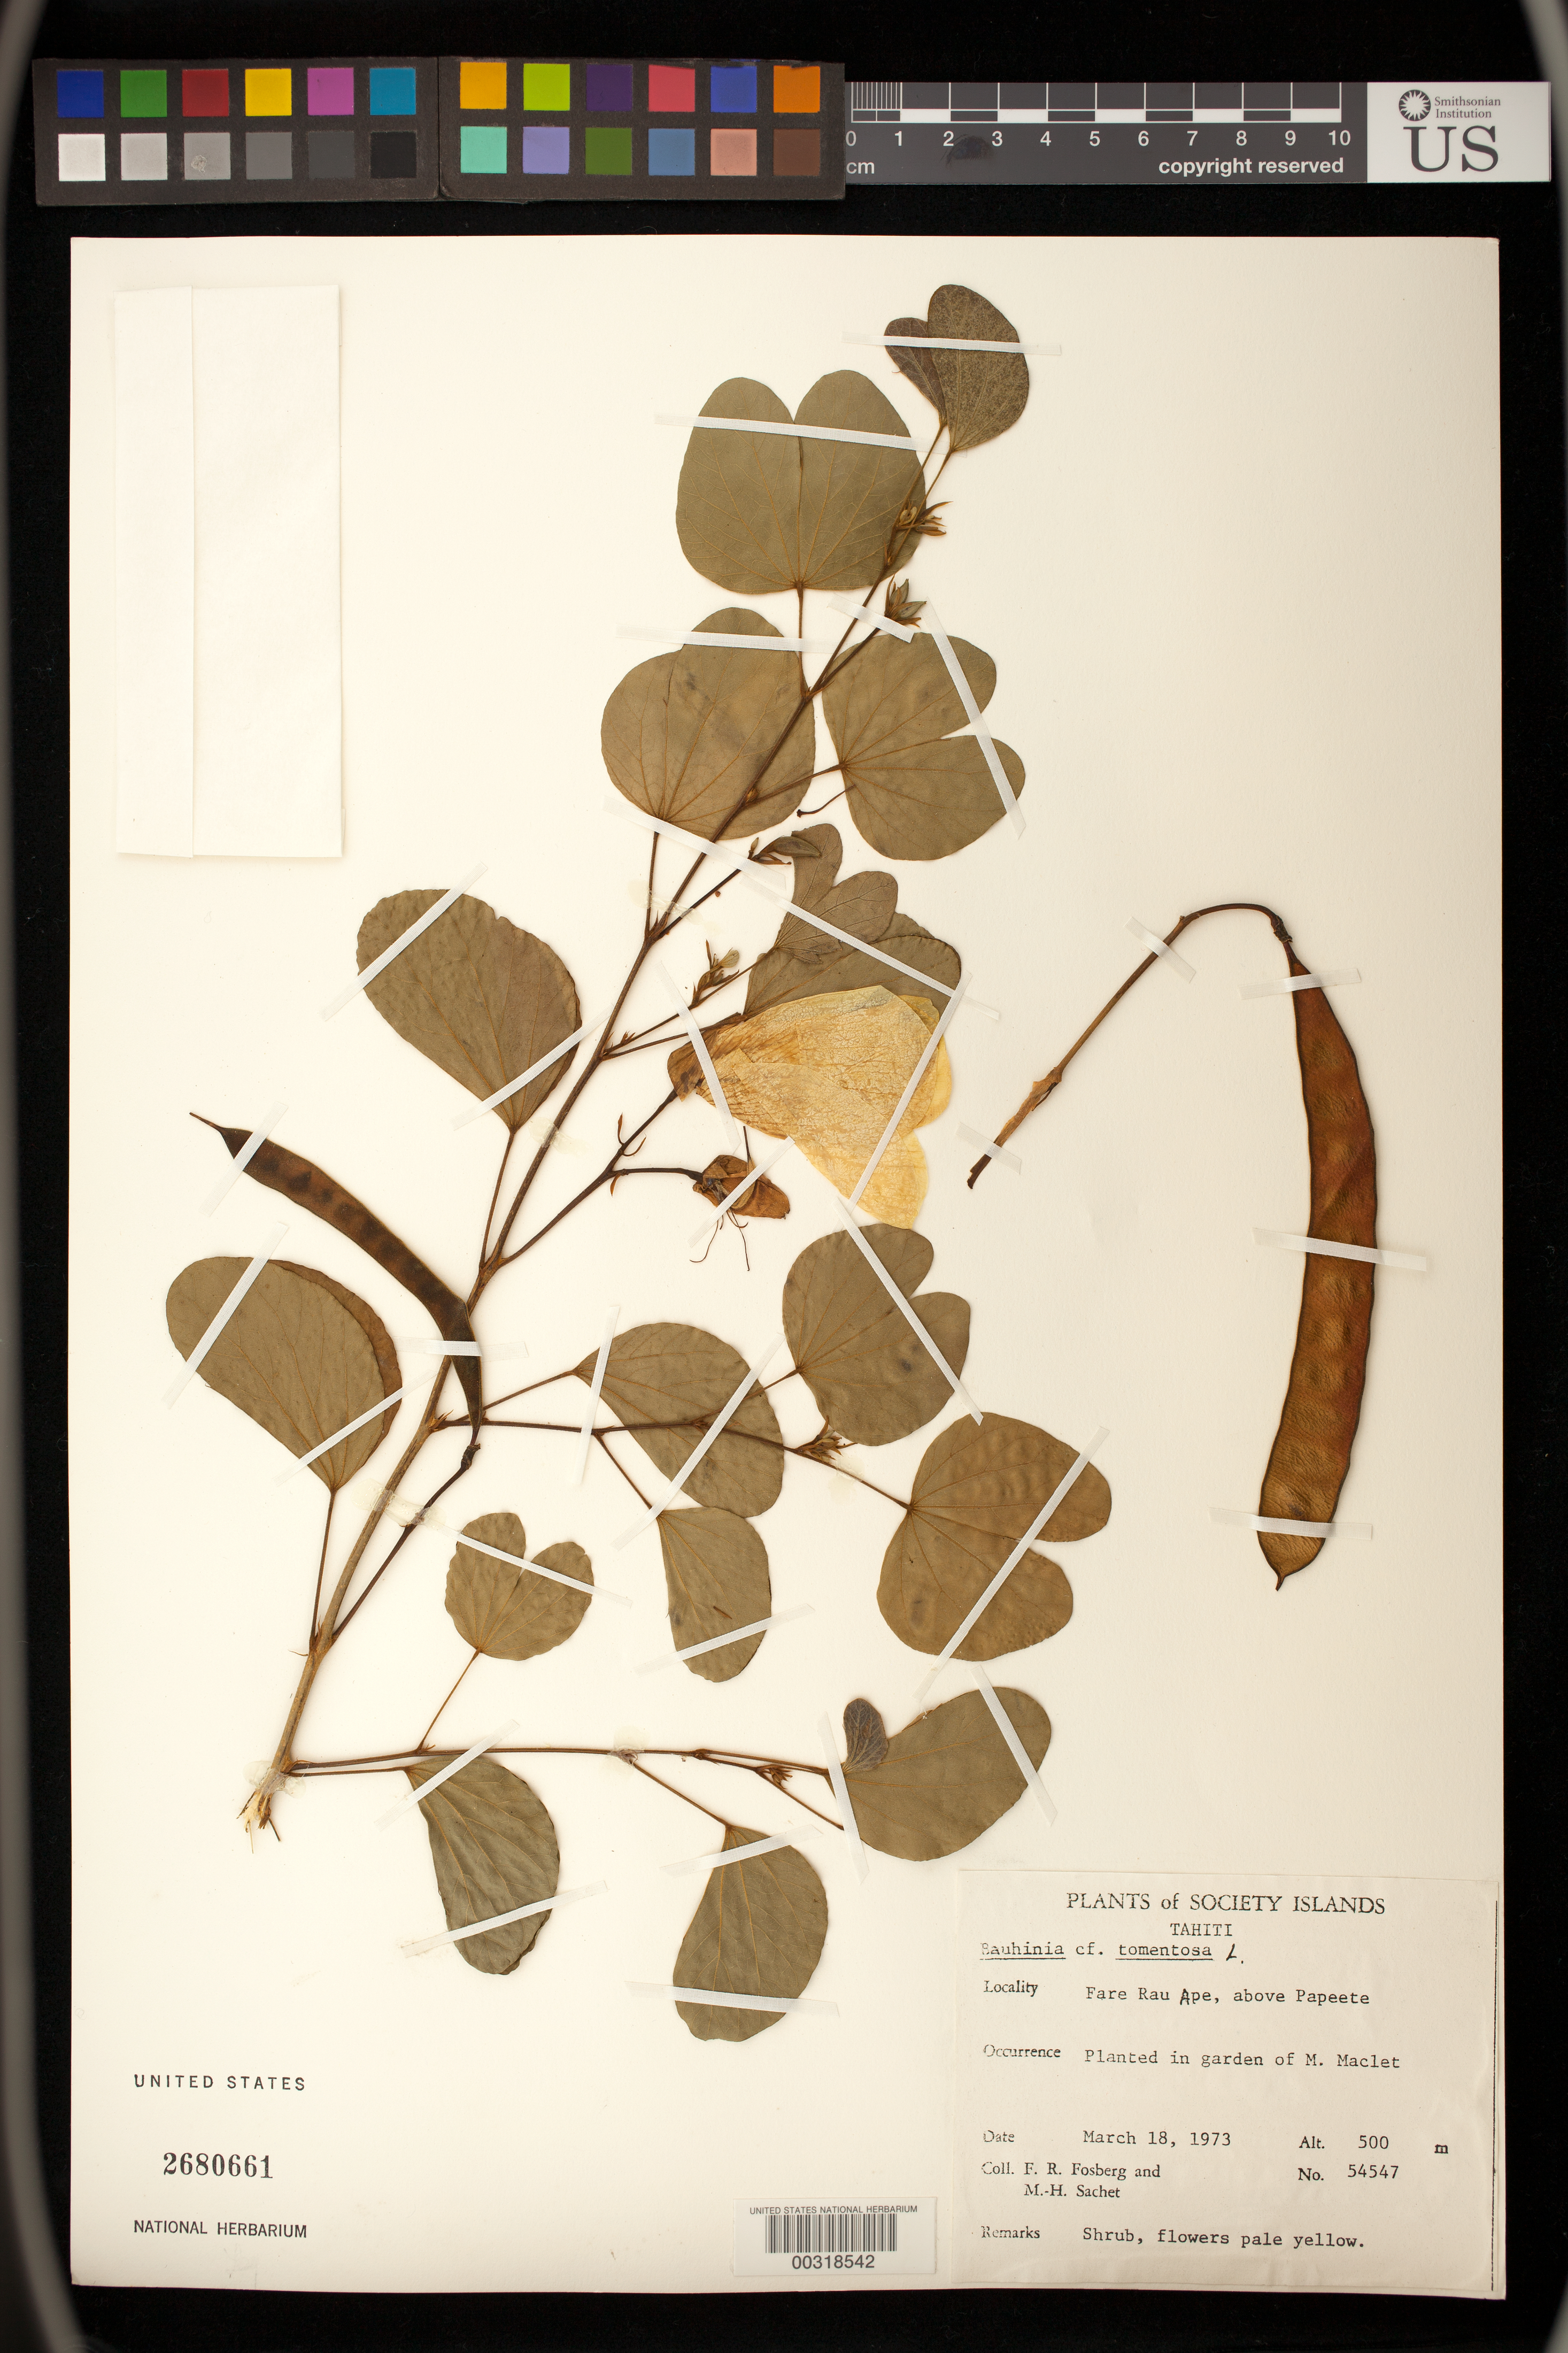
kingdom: Plantae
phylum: Tracheophyta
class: Magnoliopsida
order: Fabales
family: Fabaceae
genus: Bauhinia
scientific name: Bauhinia tomentosa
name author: L.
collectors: F. R. Fosberg & M.-H. Sachet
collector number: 54547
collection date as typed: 18 Mar 1973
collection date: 1973-03-18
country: French Polynesia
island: Tahiti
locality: Far rau ape, above Papeete [Society Is.]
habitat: Garden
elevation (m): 500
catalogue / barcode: US 2680661